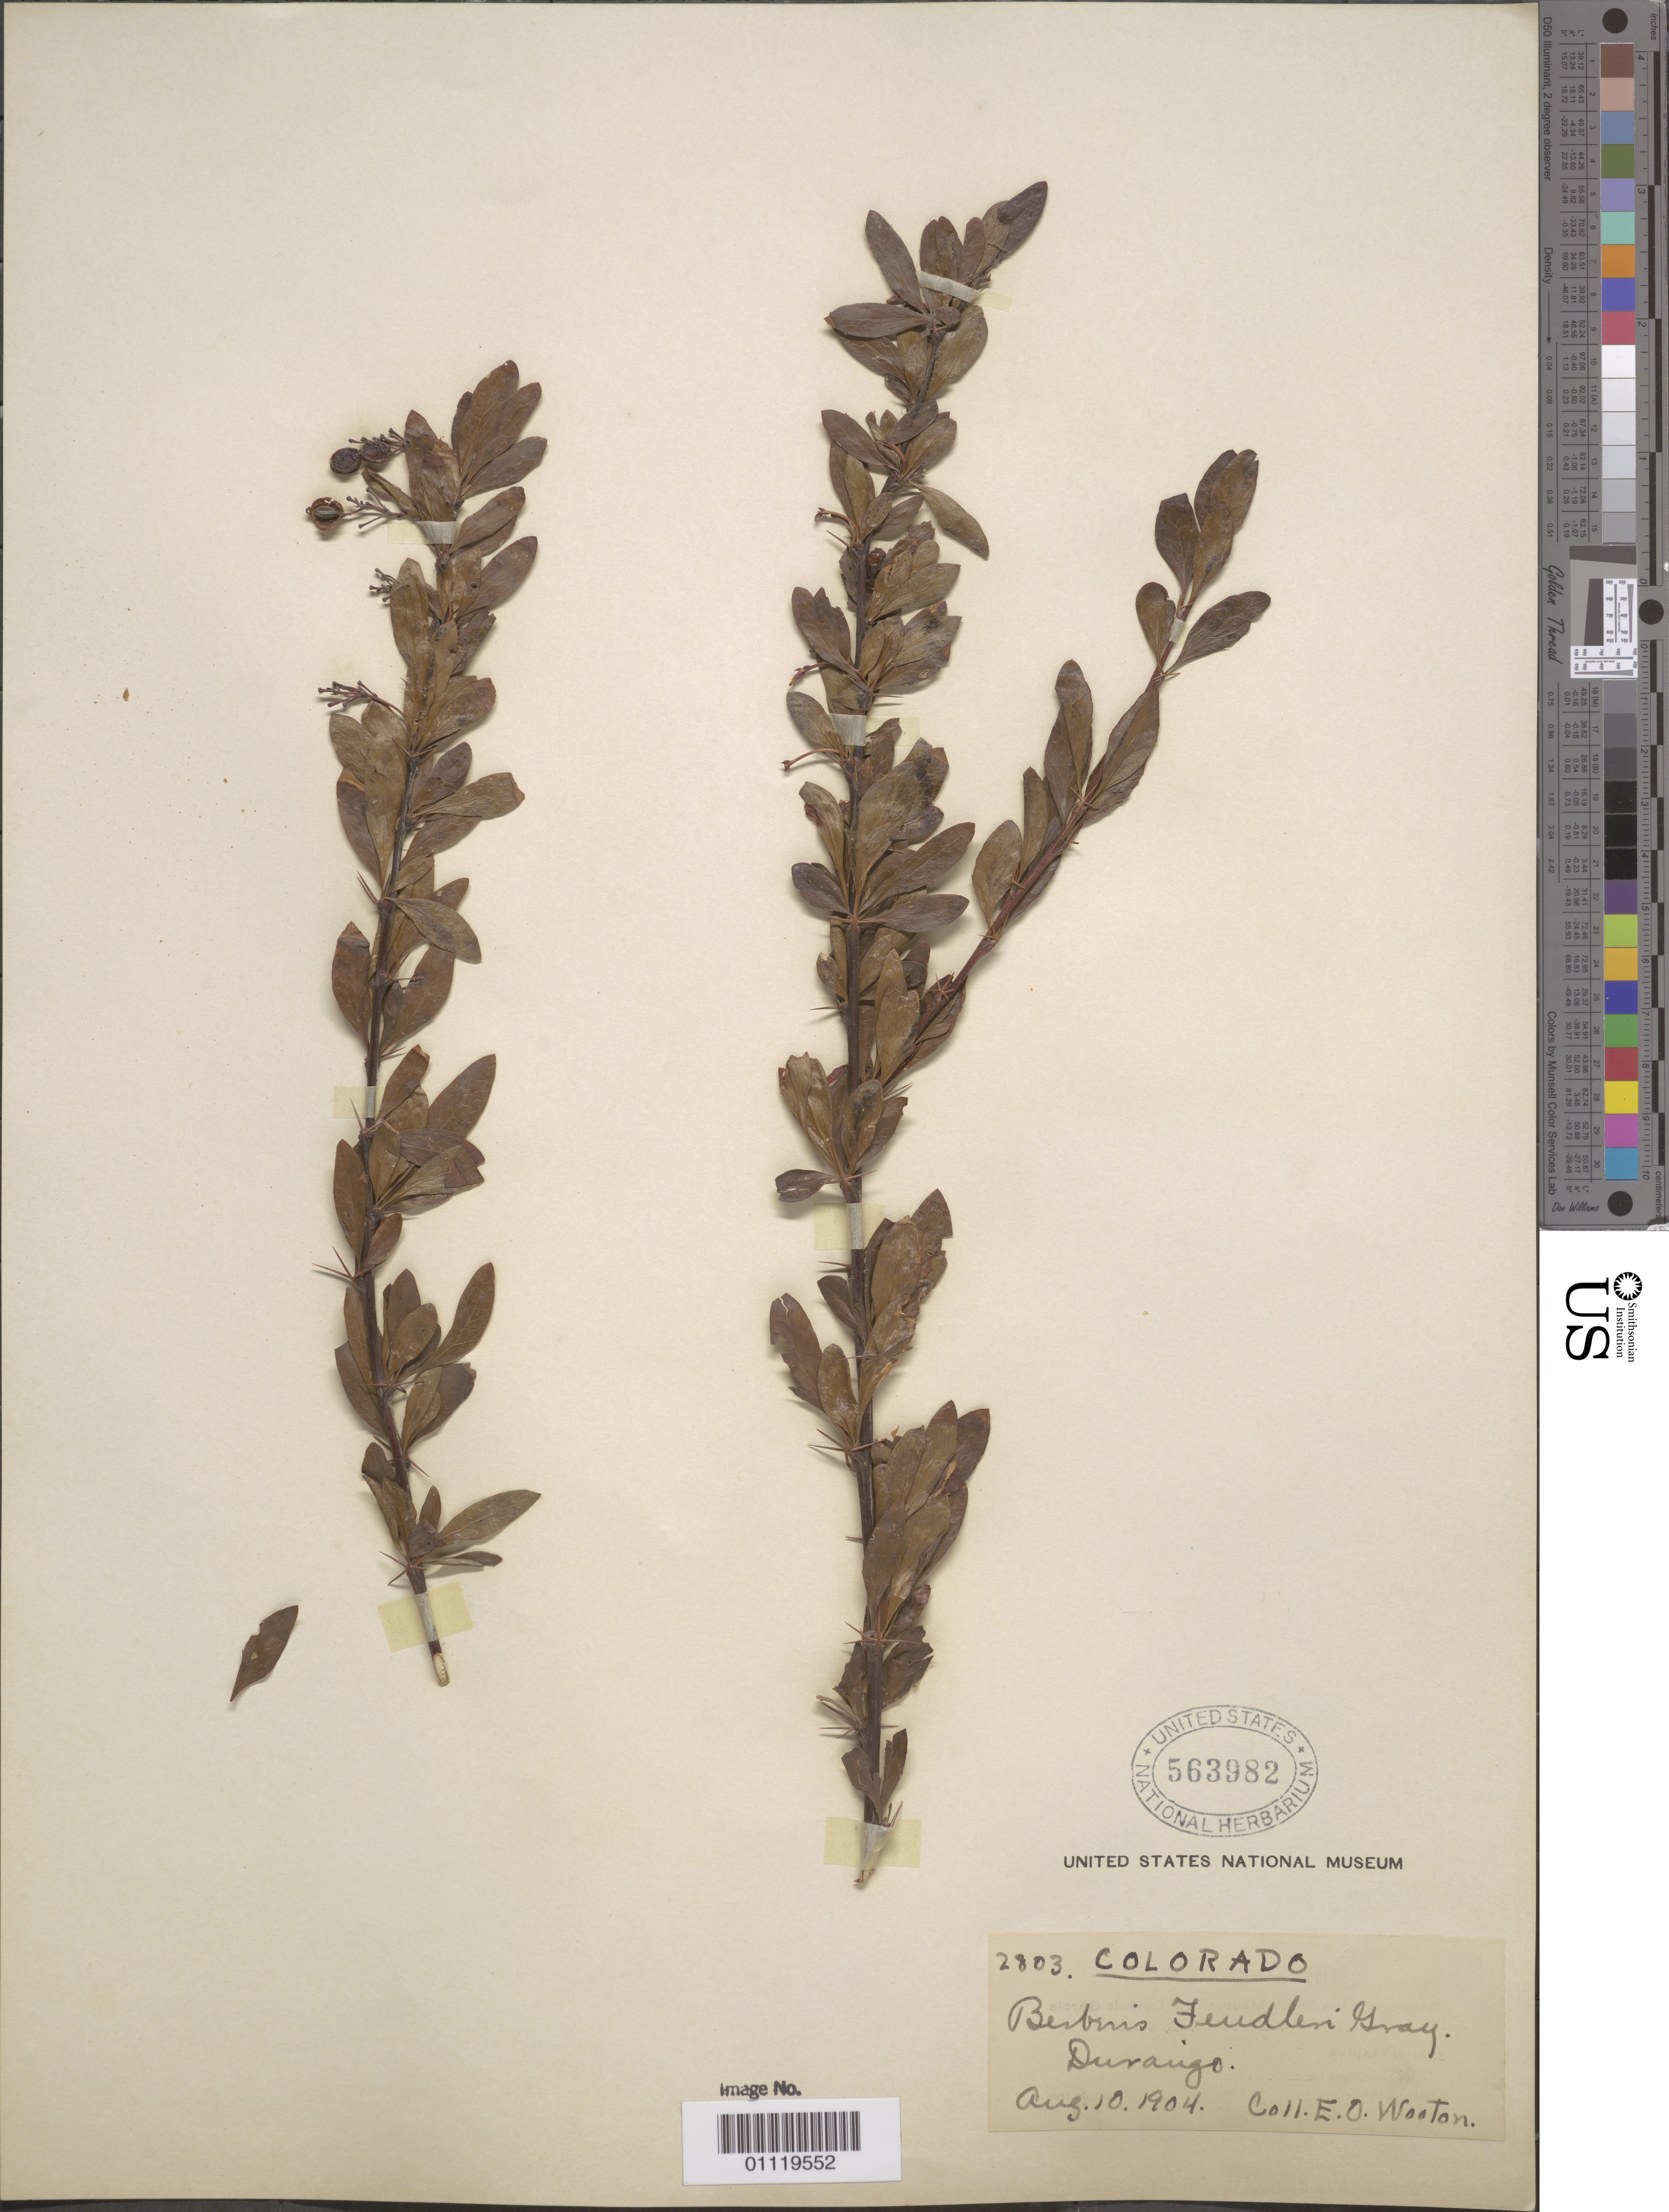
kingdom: Plantae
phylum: Tracheophyta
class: Magnoliopsida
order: Ranunculales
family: Berberidaceae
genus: Berberis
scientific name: Berberis fendleri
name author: A. Gray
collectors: E. O. Wooton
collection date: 1904-08-10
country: United States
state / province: Colorado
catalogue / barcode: US 563982